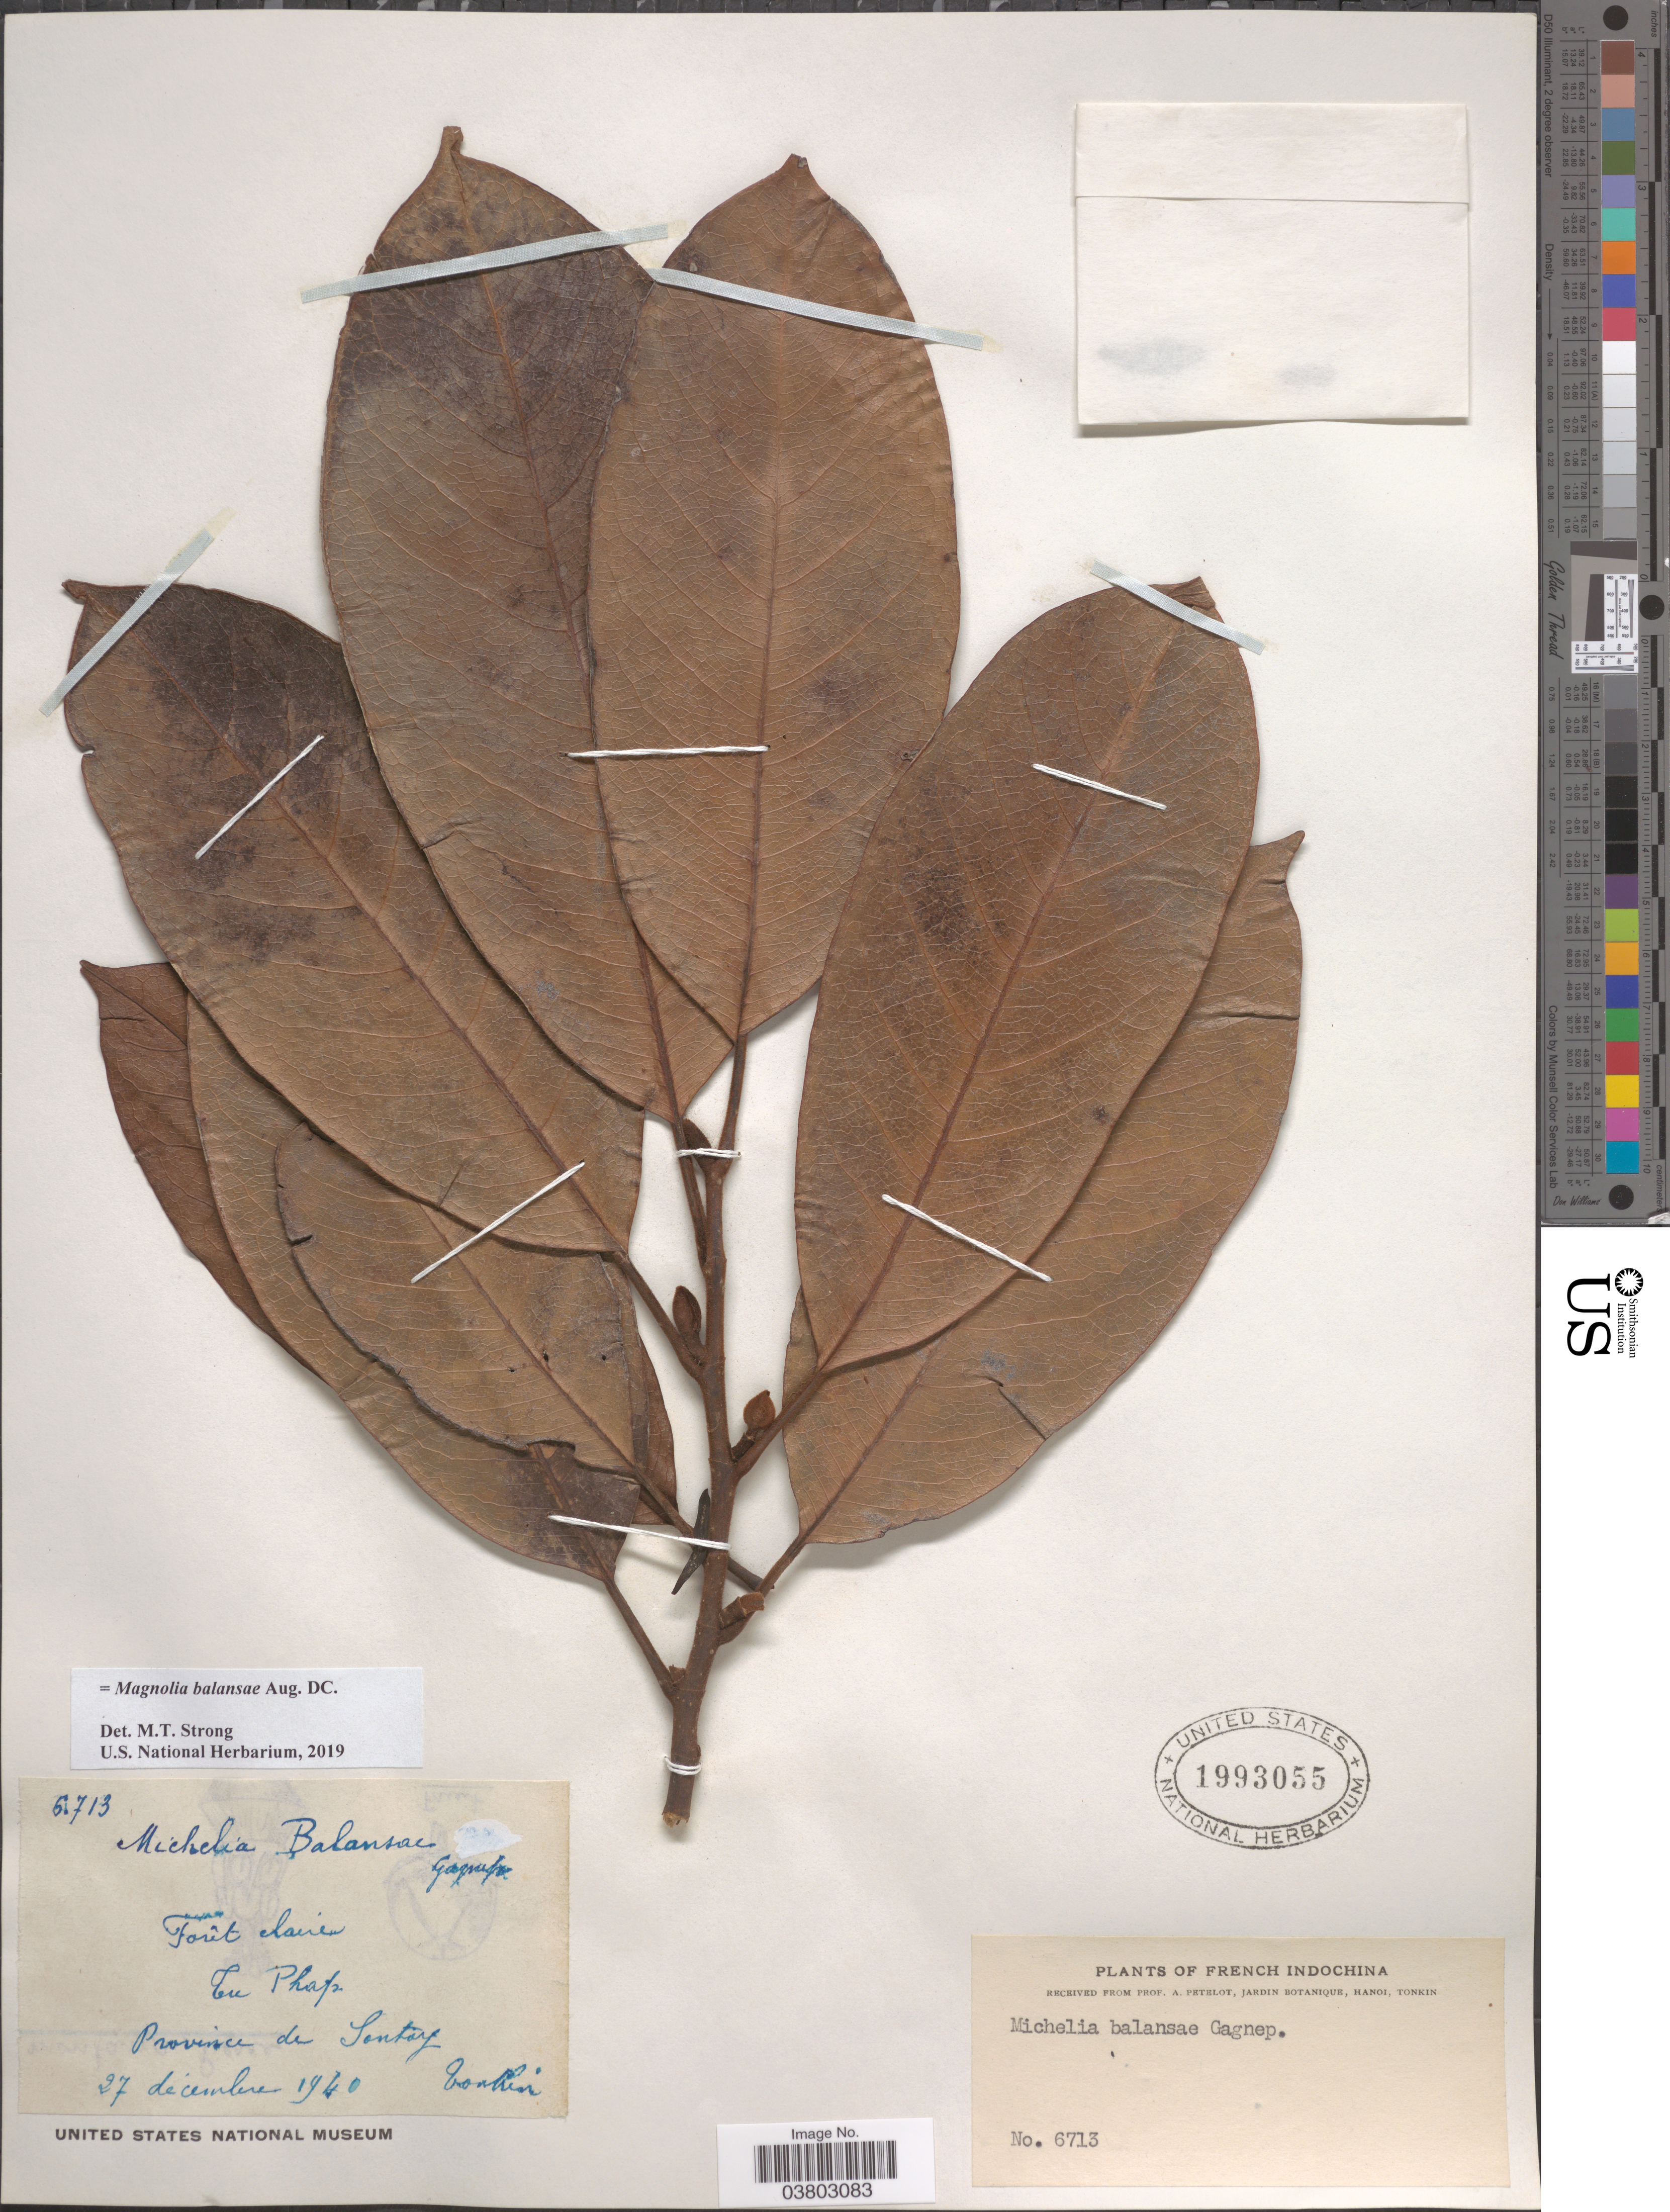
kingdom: Plantae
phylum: Tracheophyta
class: Magnoliopsida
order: Magnoliales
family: Magnoliaceae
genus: Magnolia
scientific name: Magnolia balansae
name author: Aug. DC.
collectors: P. A. Pételot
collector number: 6713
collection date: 1940-12-27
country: Vietnam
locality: French Indochina. Tu Phap. Province de Sontay.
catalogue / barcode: US 1993055